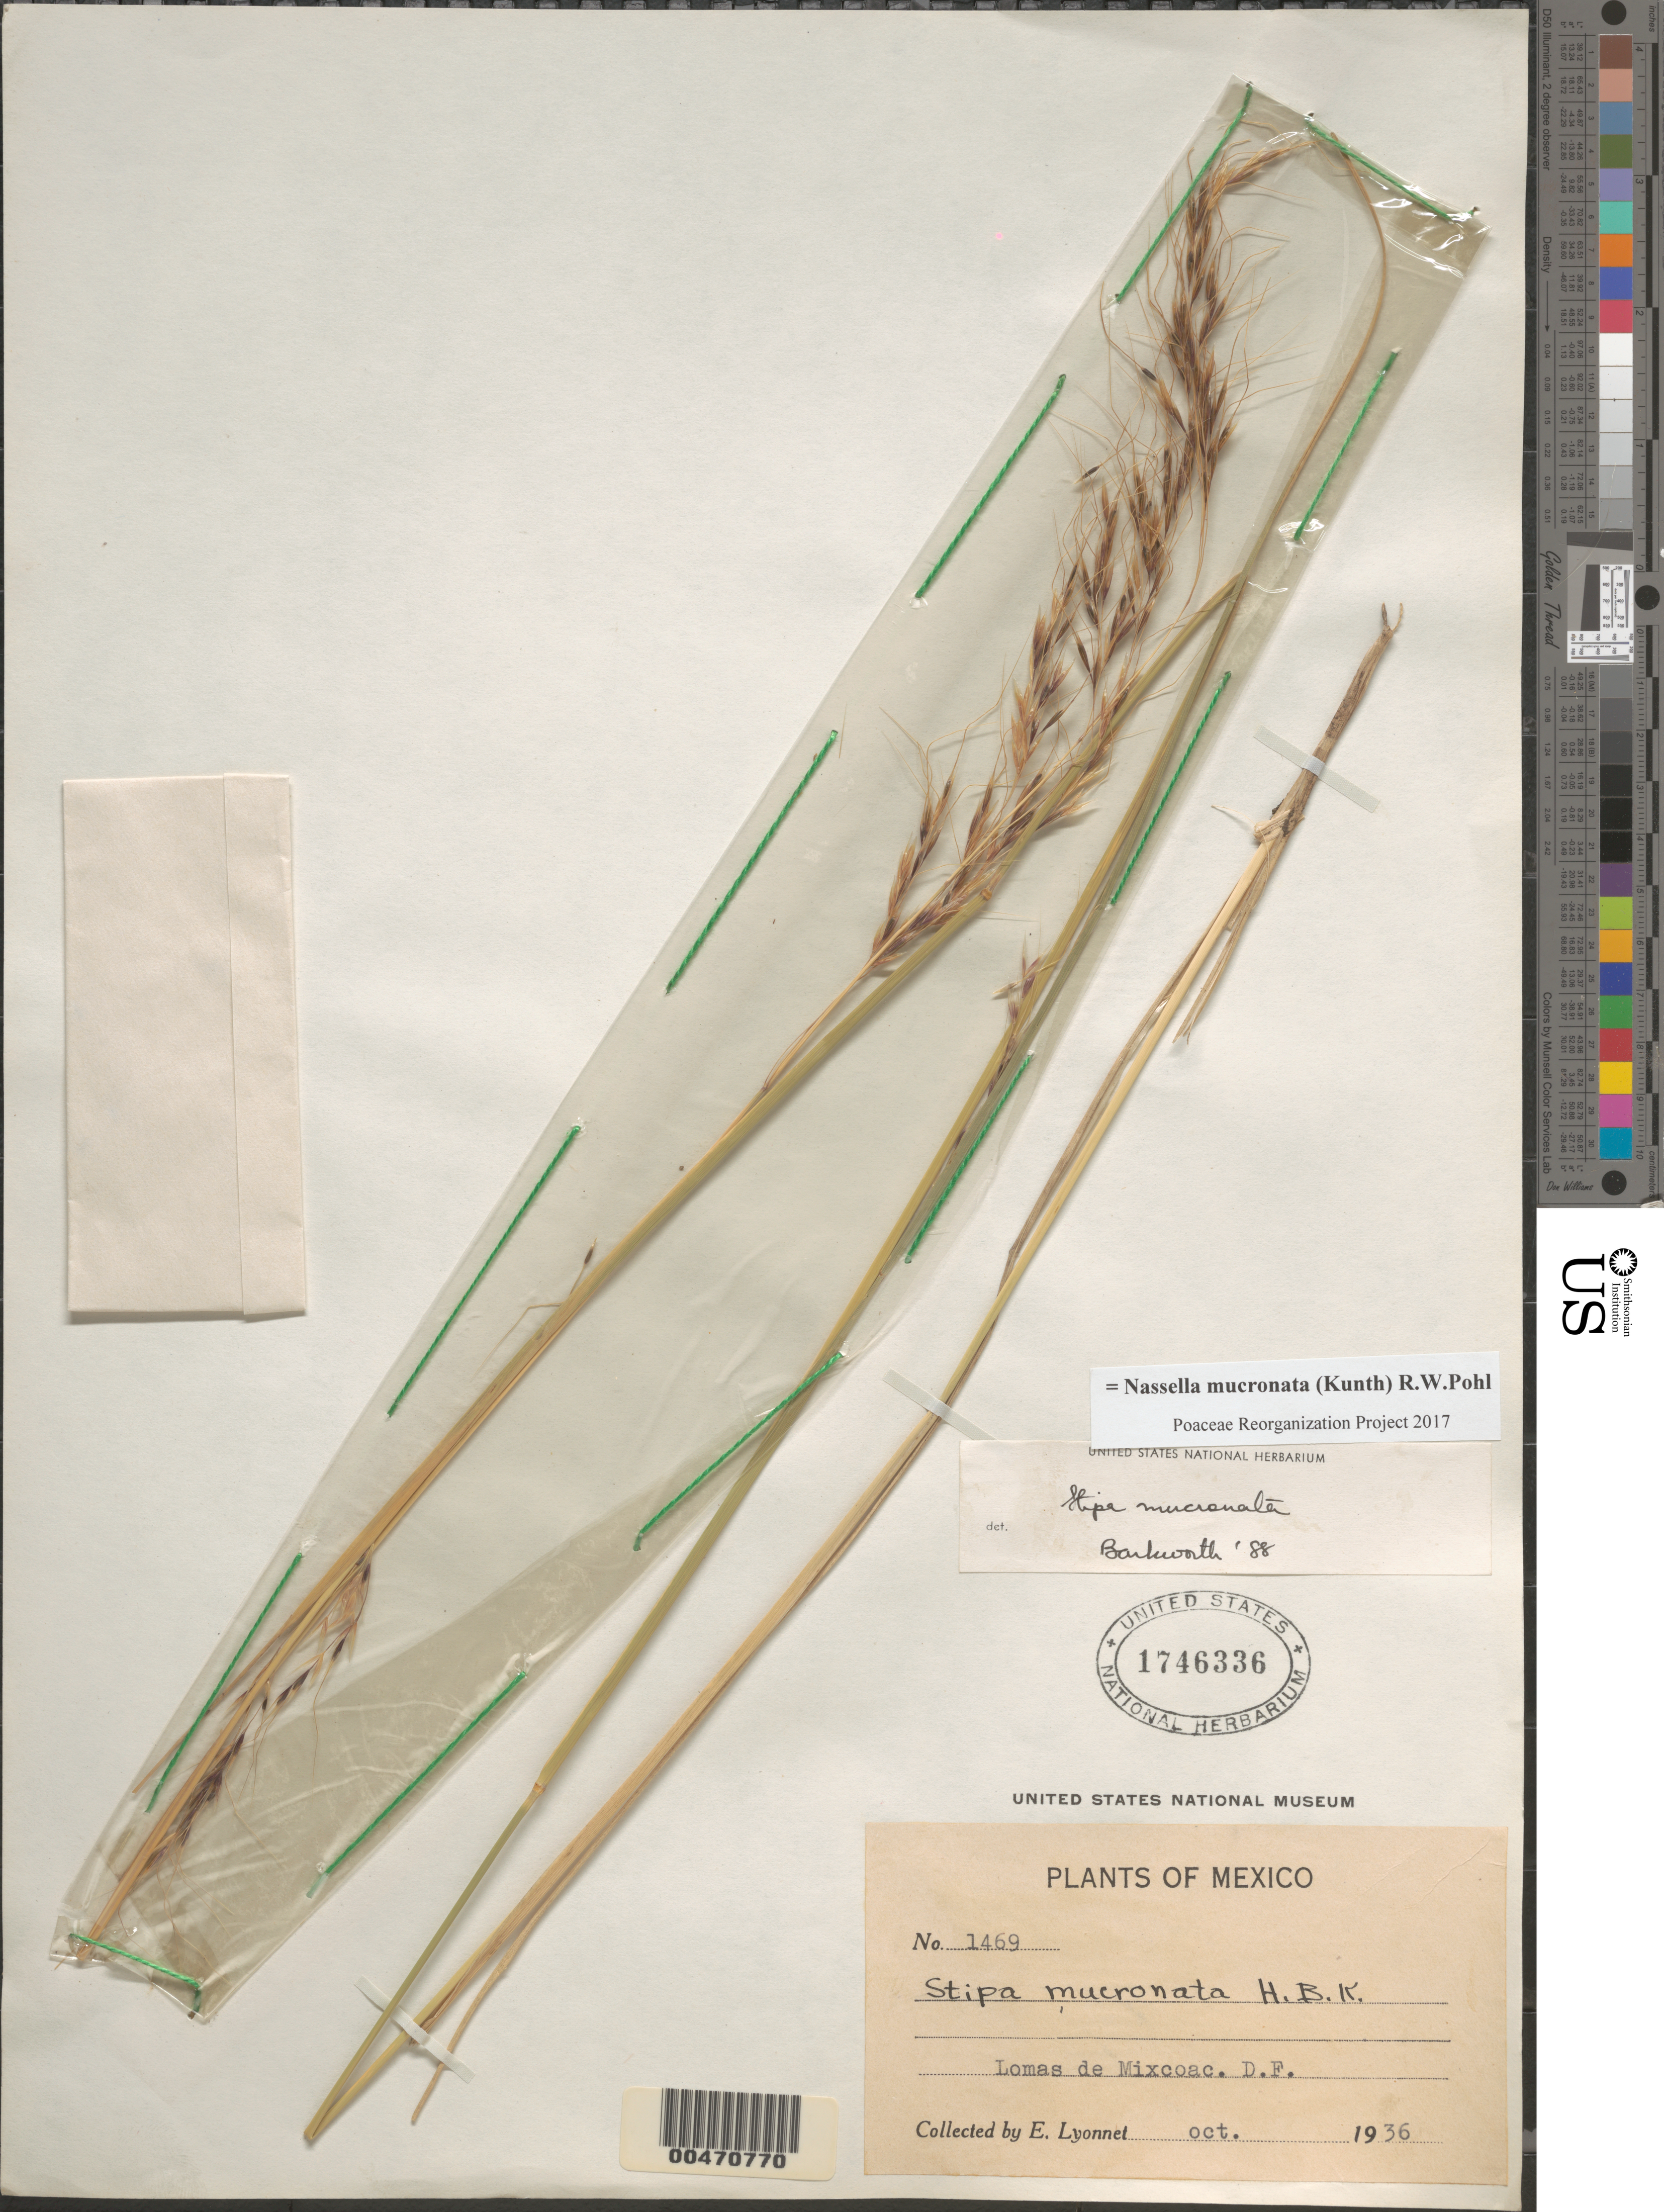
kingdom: Plantae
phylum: Tracheophyta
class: Liliopsida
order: Poales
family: Poaceae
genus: Nassella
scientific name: Nassella mucronata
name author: (Kunth) R.W. Pohl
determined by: Poaceae Reorganization Project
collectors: Bro. E. Lyonnet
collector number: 1469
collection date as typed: Oct 1936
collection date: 1936-10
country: Mexico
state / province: Distrito Federal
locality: Lomas de Mixcoac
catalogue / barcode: US 1746336